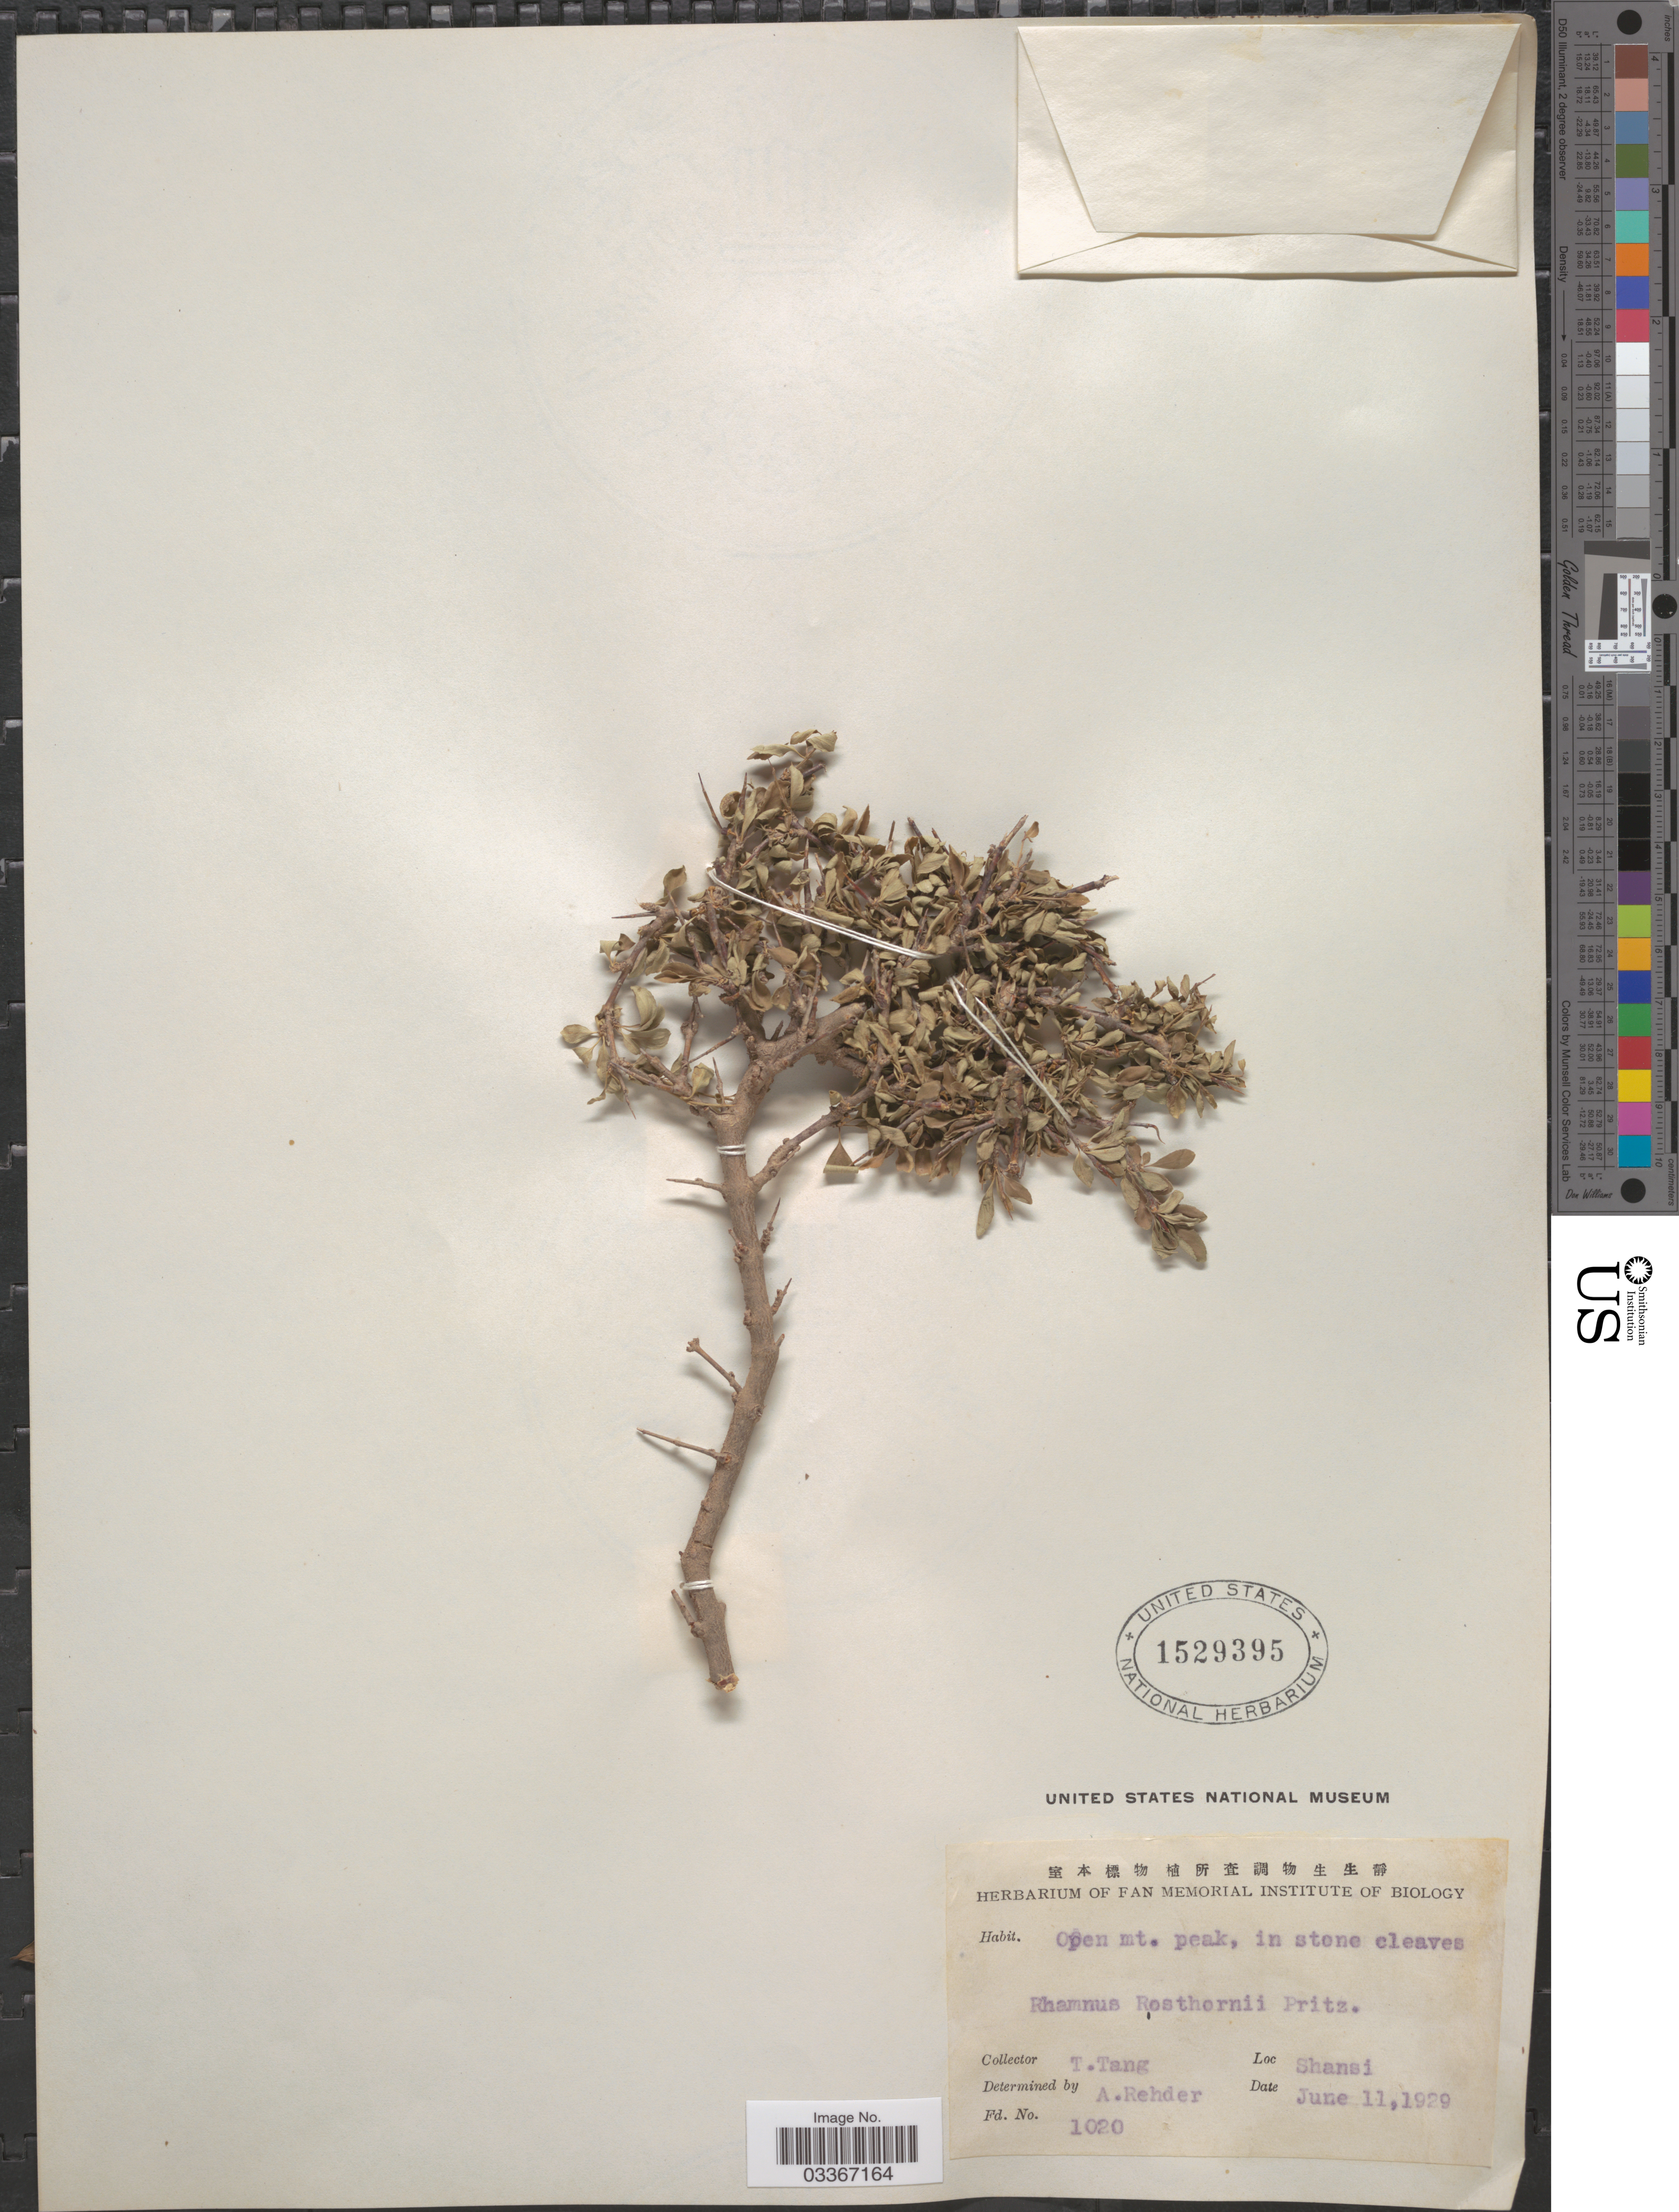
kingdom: Plantae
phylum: Tracheophyta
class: Magnoliopsida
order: Rosales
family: Rhamnaceae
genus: Rhamnus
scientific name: Rhamnus rosthornii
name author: E. Pritz.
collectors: T. Tang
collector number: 1020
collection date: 1929-06-11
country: China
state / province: Shanxi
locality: Shansi.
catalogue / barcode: US 1529395